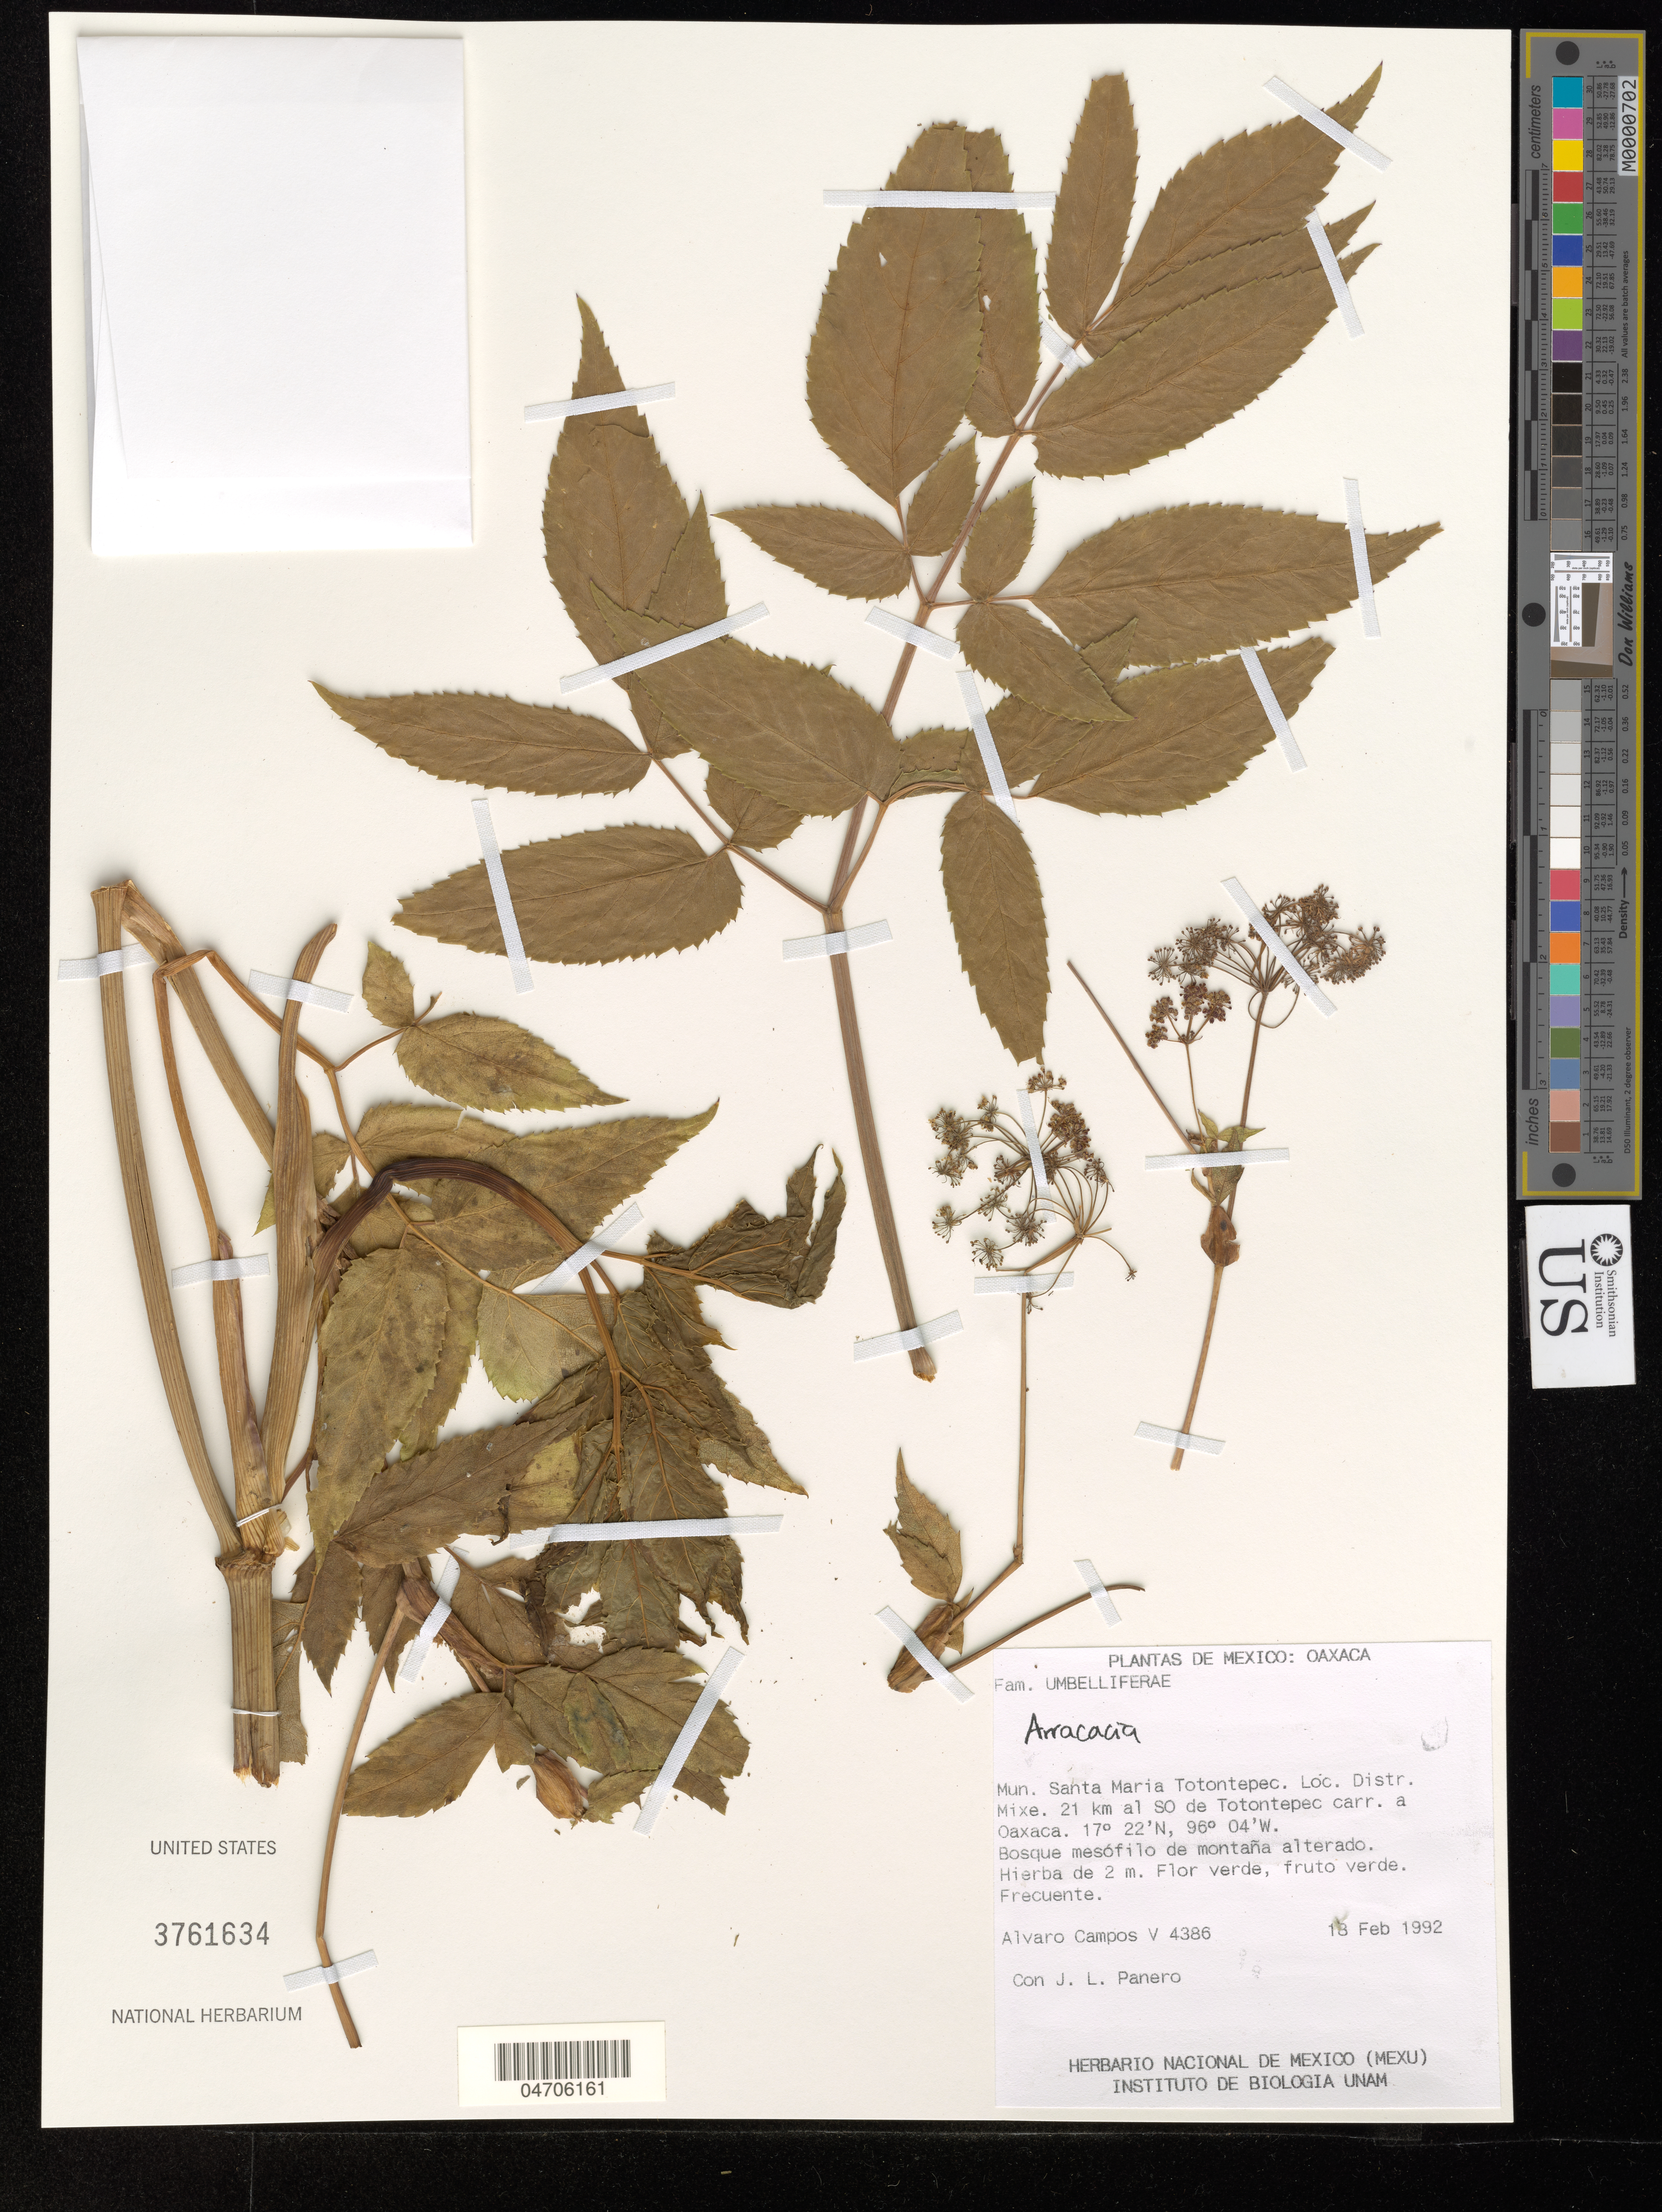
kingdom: Plantae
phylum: Tracheophyta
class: Magnoliopsida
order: Apiales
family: Apiaceae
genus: Arracacia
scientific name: Arracacia sp.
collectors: A. Campos V. & J. L. Panero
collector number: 4386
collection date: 1992-02-18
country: Mexico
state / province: Oaxaca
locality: Mun. Santa Maria Totontepec. Loc. Distr. Mixe. 21 km al SO de Totontepec carr. a Oaxaca.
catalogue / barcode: US 3761634